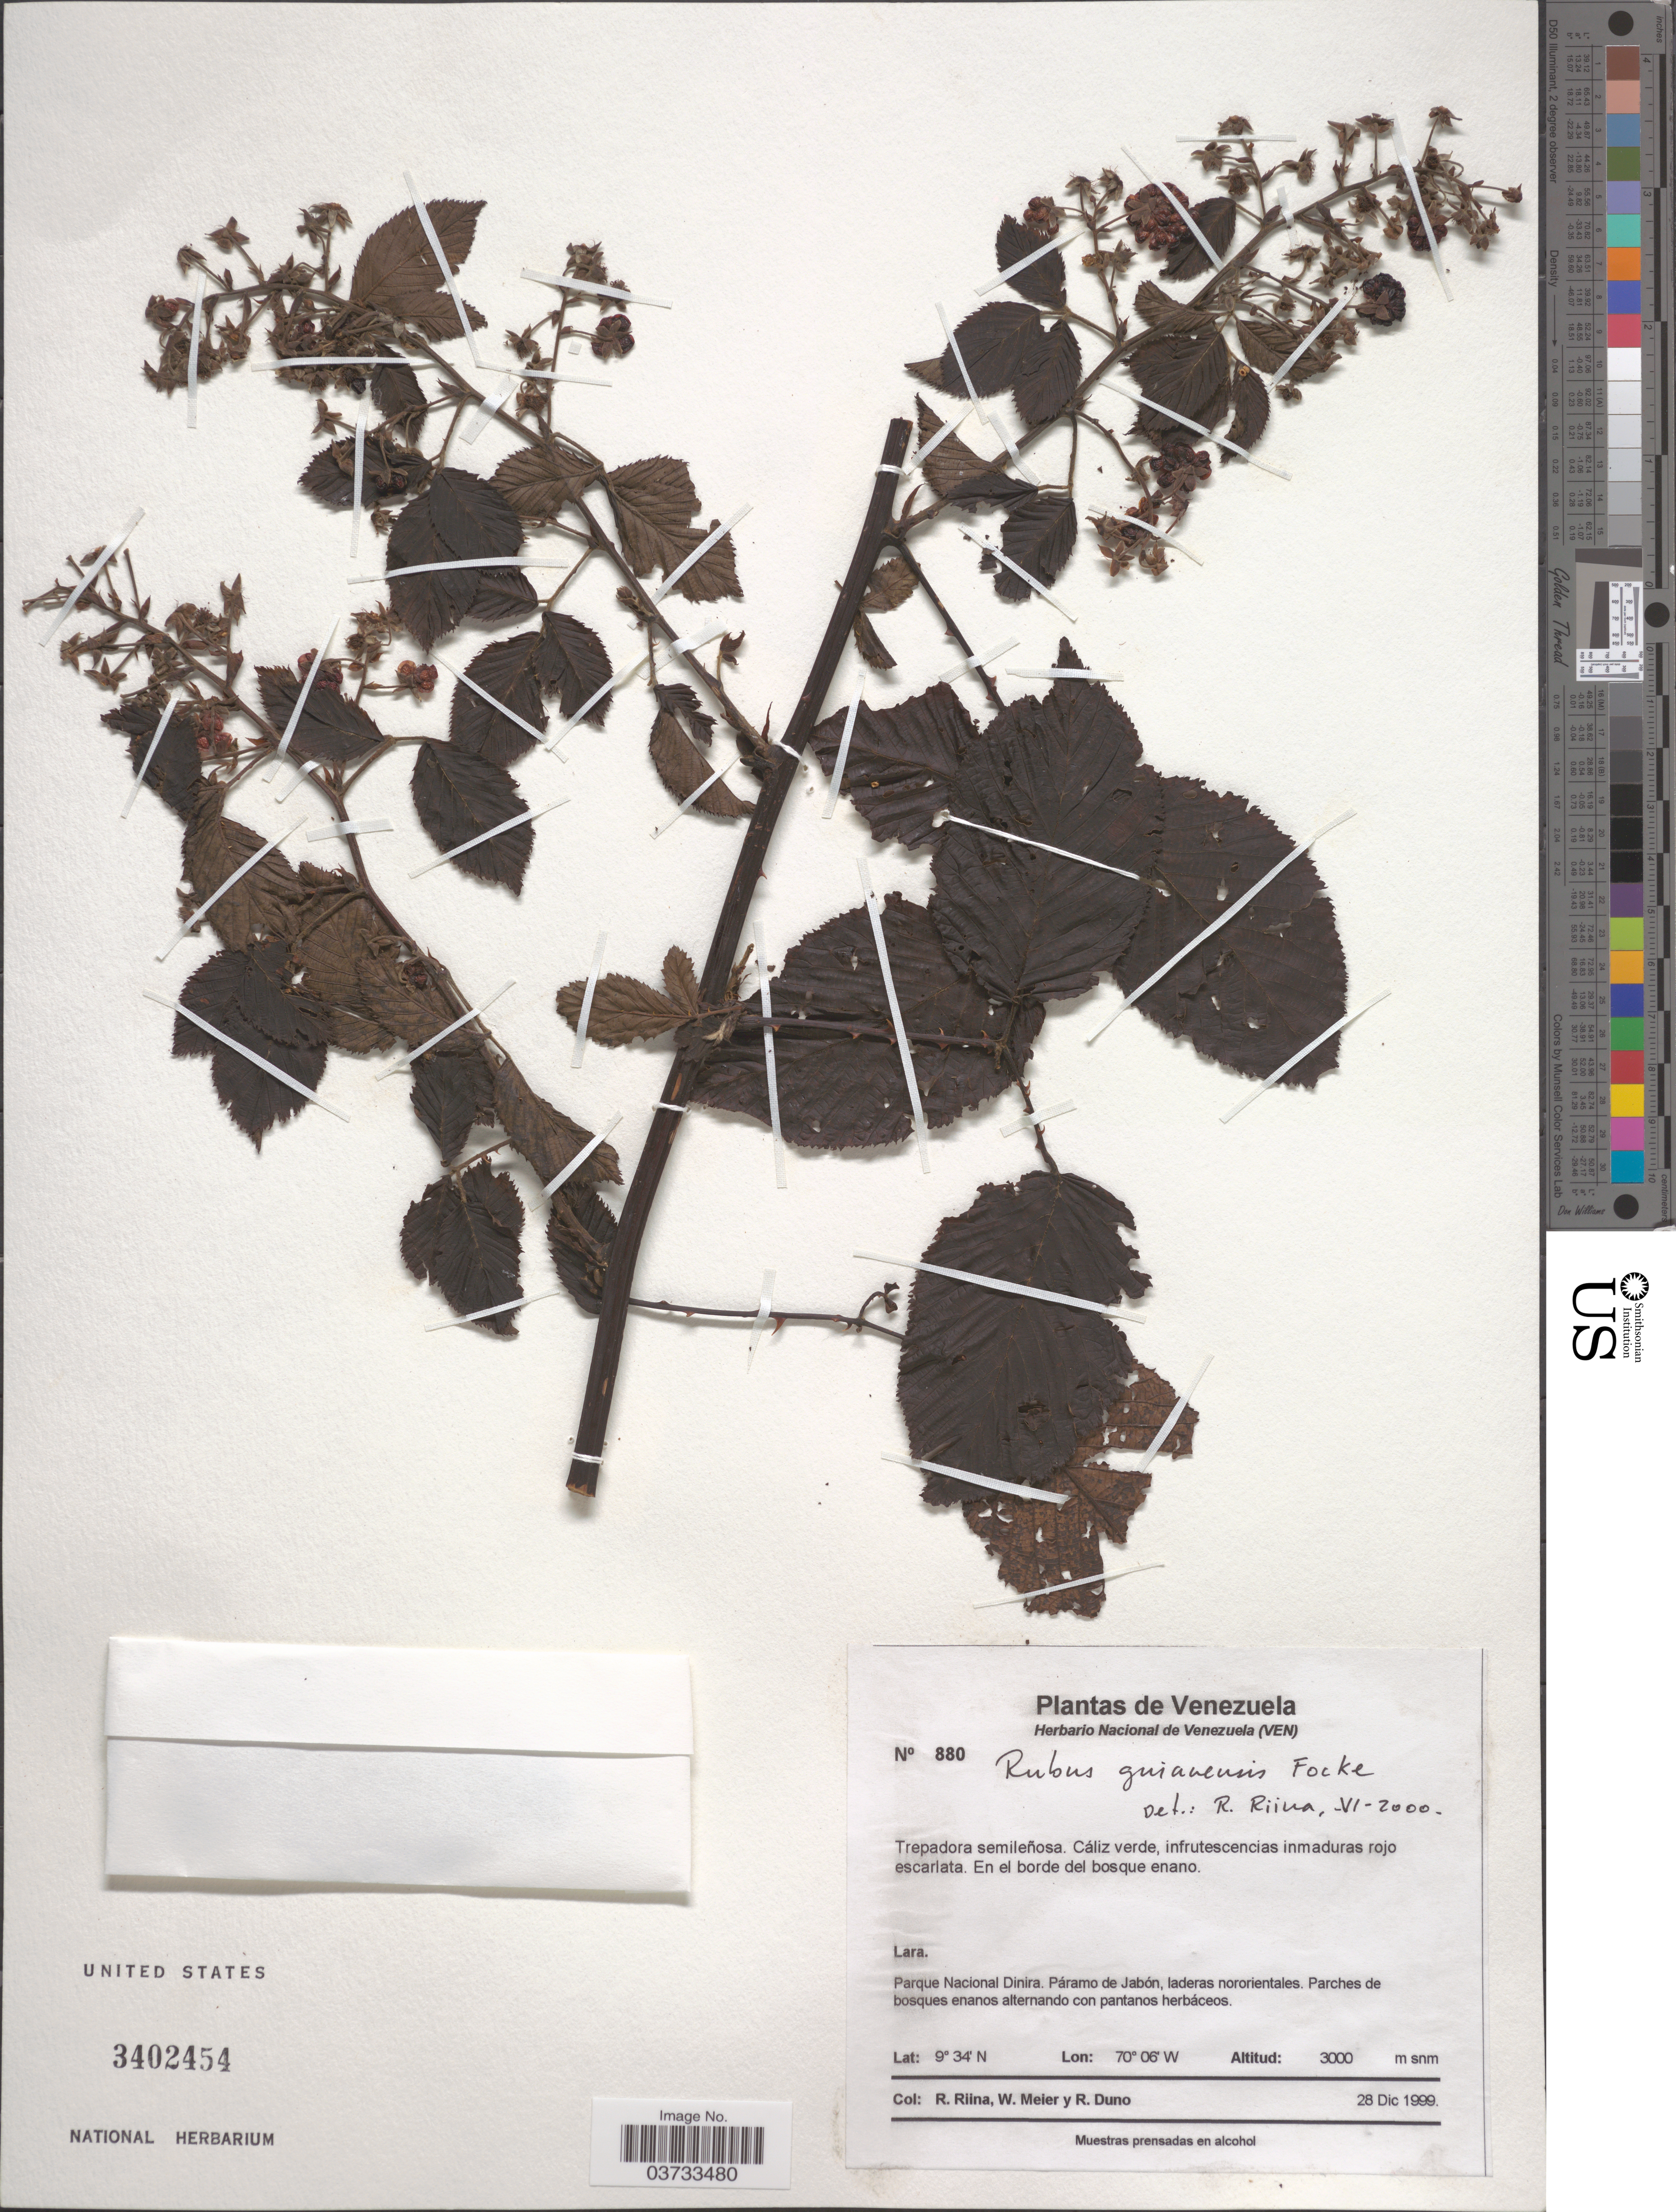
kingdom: Plantae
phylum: Tracheophyta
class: Magnoliopsida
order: Rosales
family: Rosaceae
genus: Rubus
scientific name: Rubus guyanensis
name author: Focke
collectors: R. Riina, W. Meier & R. Duno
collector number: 880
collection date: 1999-12-28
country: Venezuela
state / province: Lara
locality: Parque Nacional Dinira. Páramo de Jabón, laderas nororientales.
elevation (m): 3000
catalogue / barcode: US 3402454